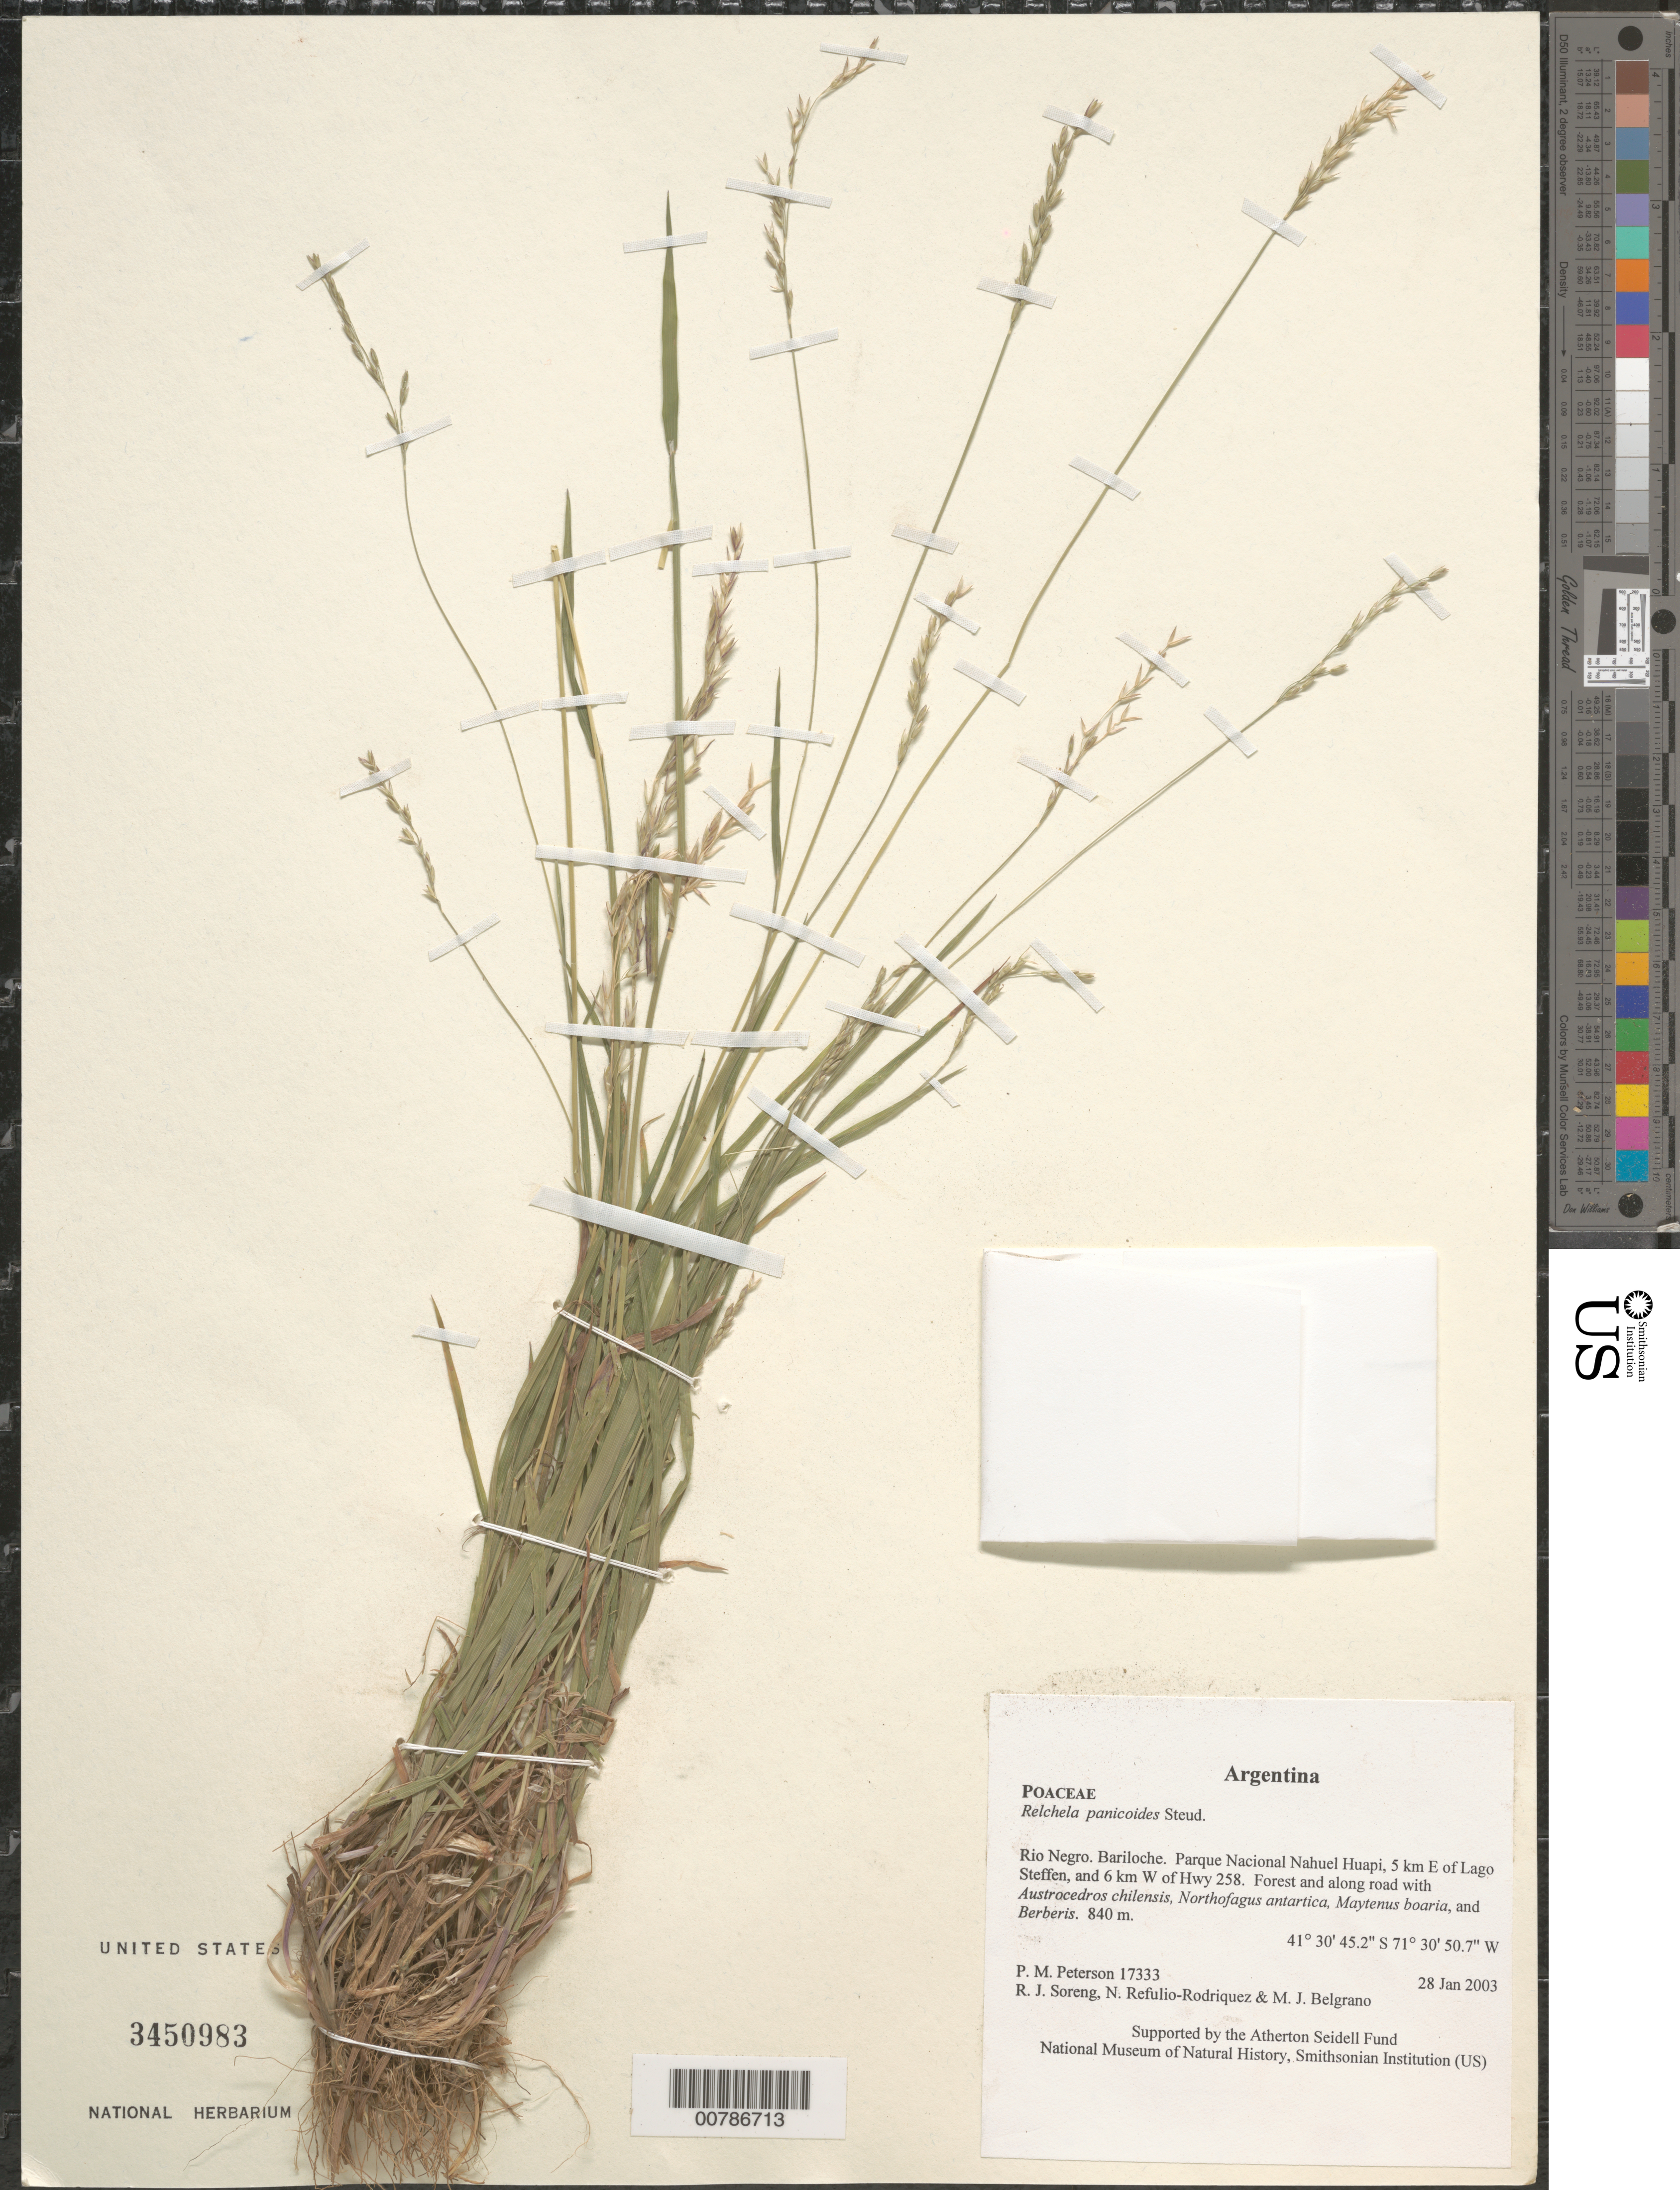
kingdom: Plantae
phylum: Tracheophyta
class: Liliopsida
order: Poales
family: Poaceae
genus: Relchela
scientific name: Relchela panicoides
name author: Steud.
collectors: P. M. Peterson, R. J. Soreng, N. Refulio-Rodríguez & M. Belgrano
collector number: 17333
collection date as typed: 28 Jan 2003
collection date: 2003-01-28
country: Argentina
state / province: Rio Negro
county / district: Bariloche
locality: Parque Nacional Nahuel Huapi, 5 km E of Lago Steffen, and 6 km W of Hwy 258. Forest and along road with Austrocedros chilensis, Northofagus antartica, Maytenus boaria, and Berberis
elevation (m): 840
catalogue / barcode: US 3450983